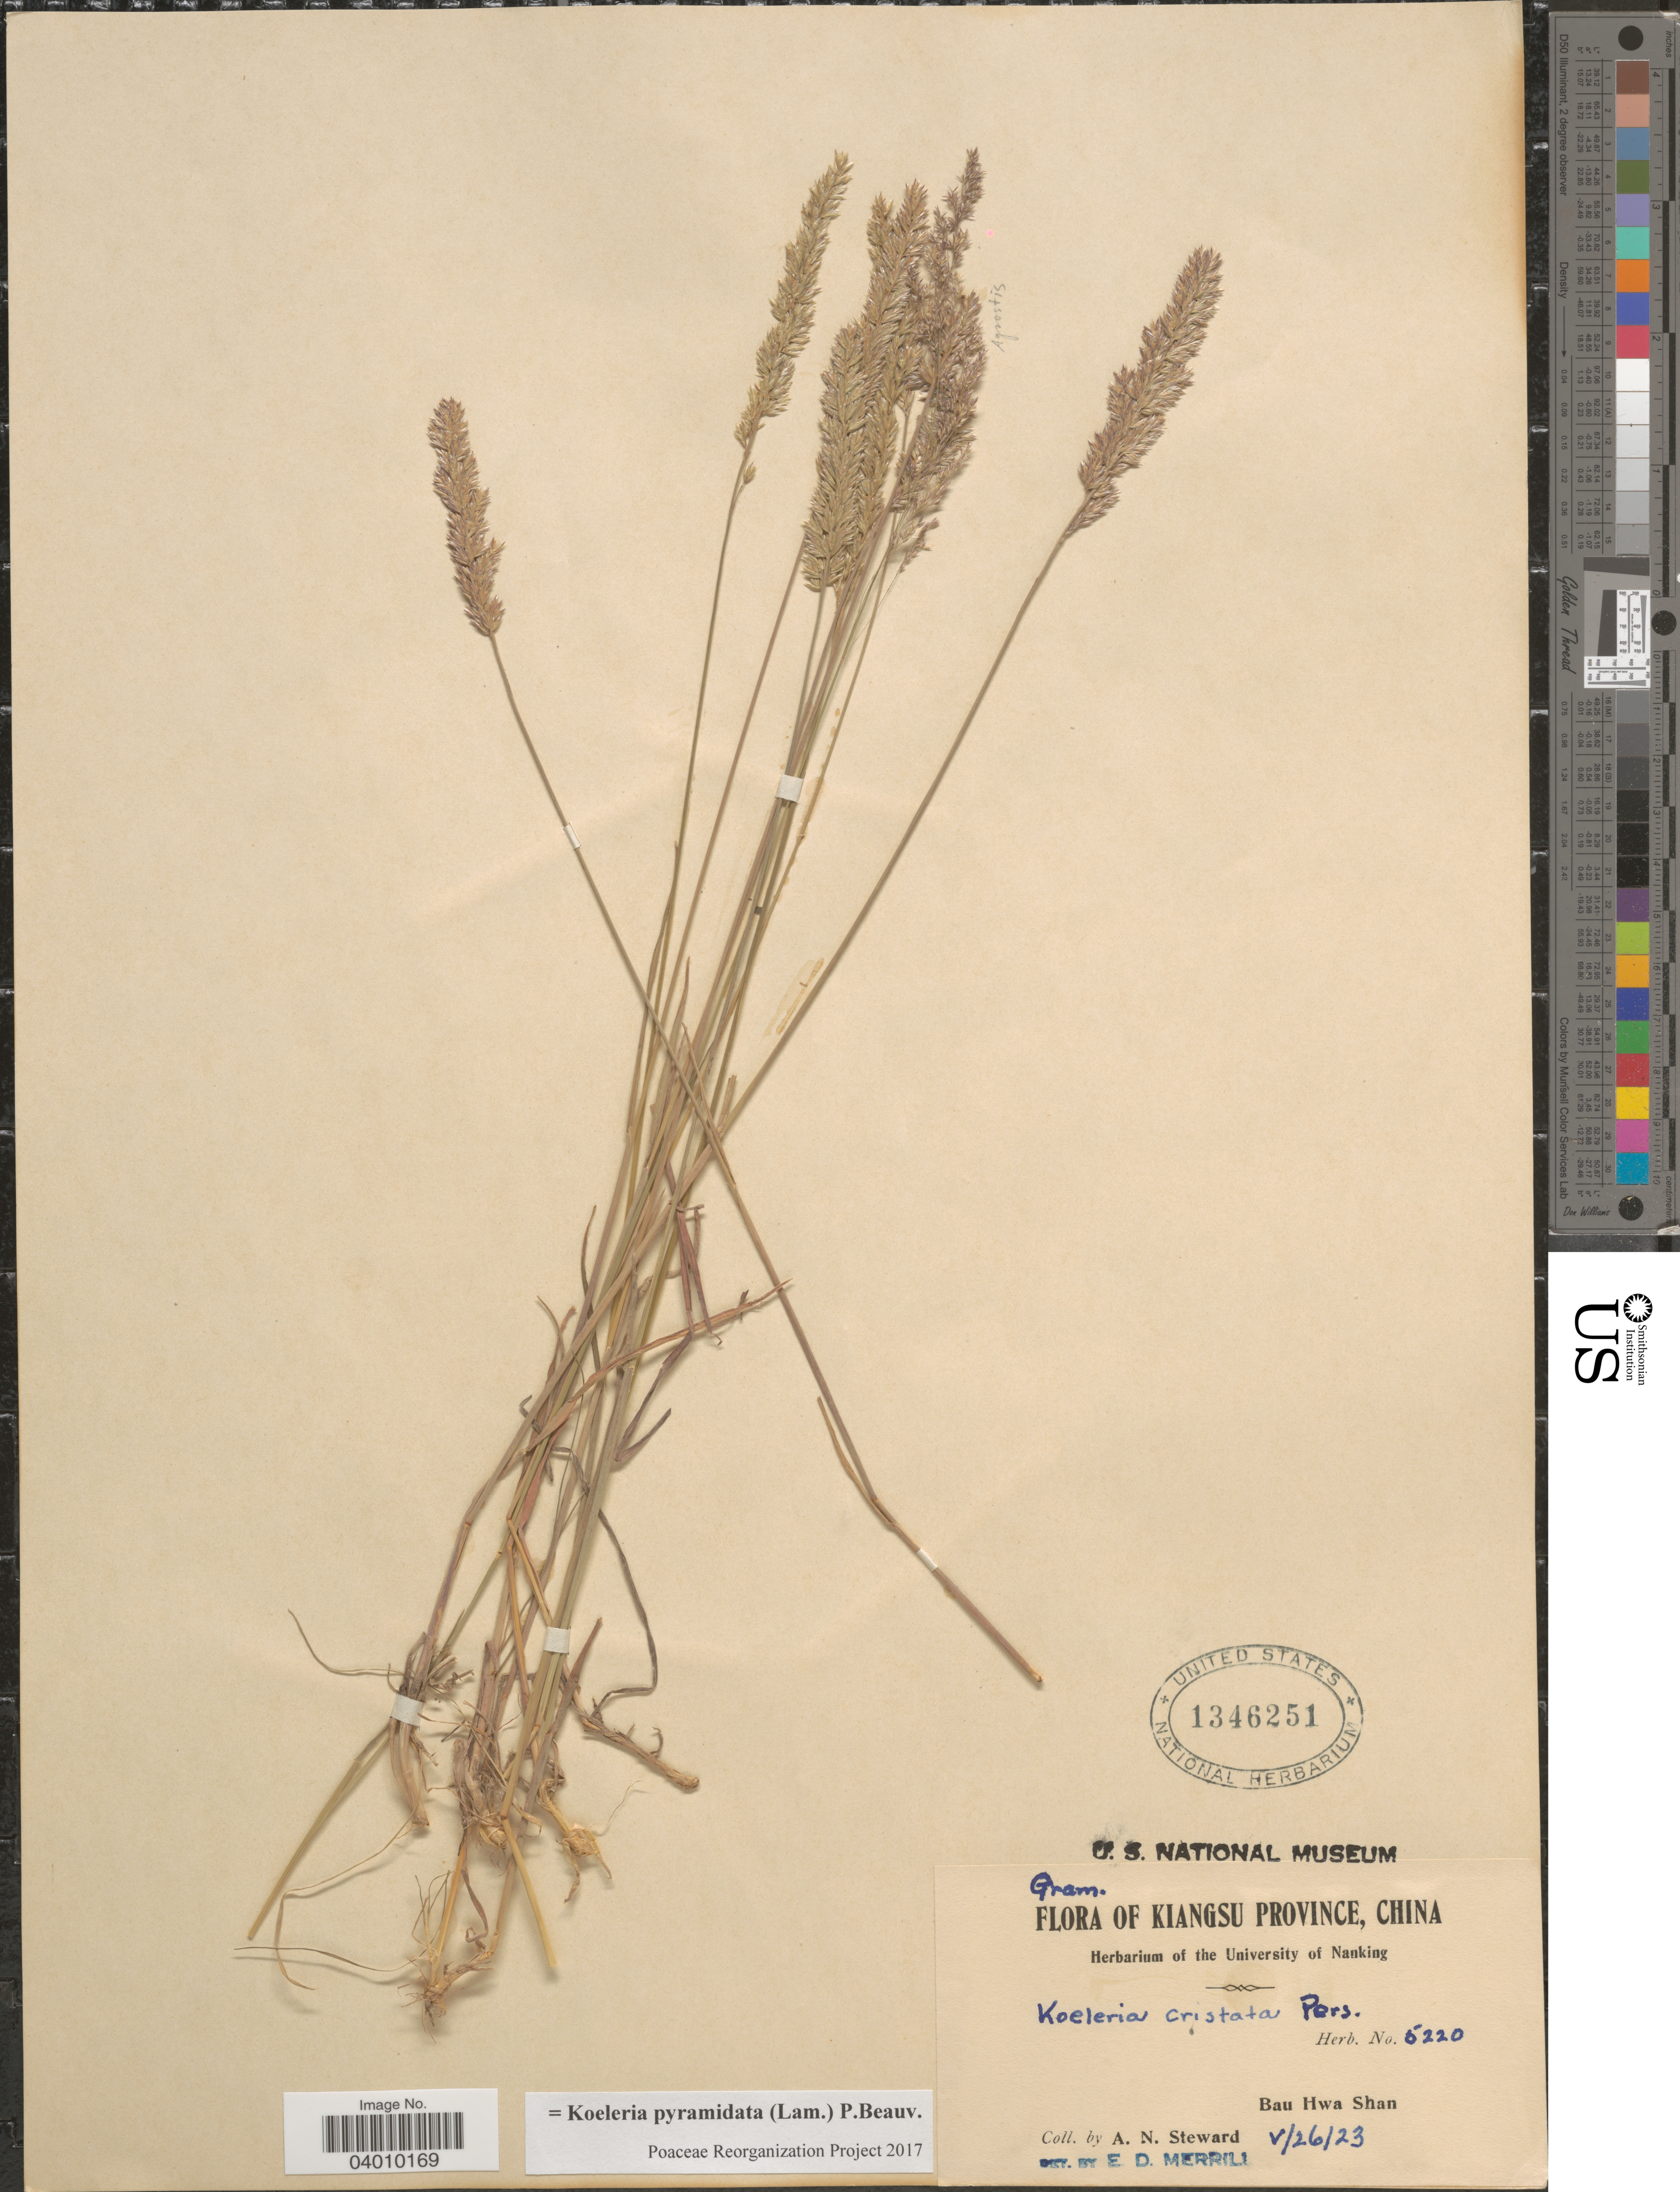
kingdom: Plantae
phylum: Tracheophyta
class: Liliopsida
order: Poales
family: Poaceae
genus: Koeleria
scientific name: Koeleria pyramidata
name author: (Lam.) P. Beauv.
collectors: A. N. Steward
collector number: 5220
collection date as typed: Transcribed d/m/y: 26/5/23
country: China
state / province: Jiangsu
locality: Kiangsu Province. Bau Hwa Shan.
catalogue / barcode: US 1346251